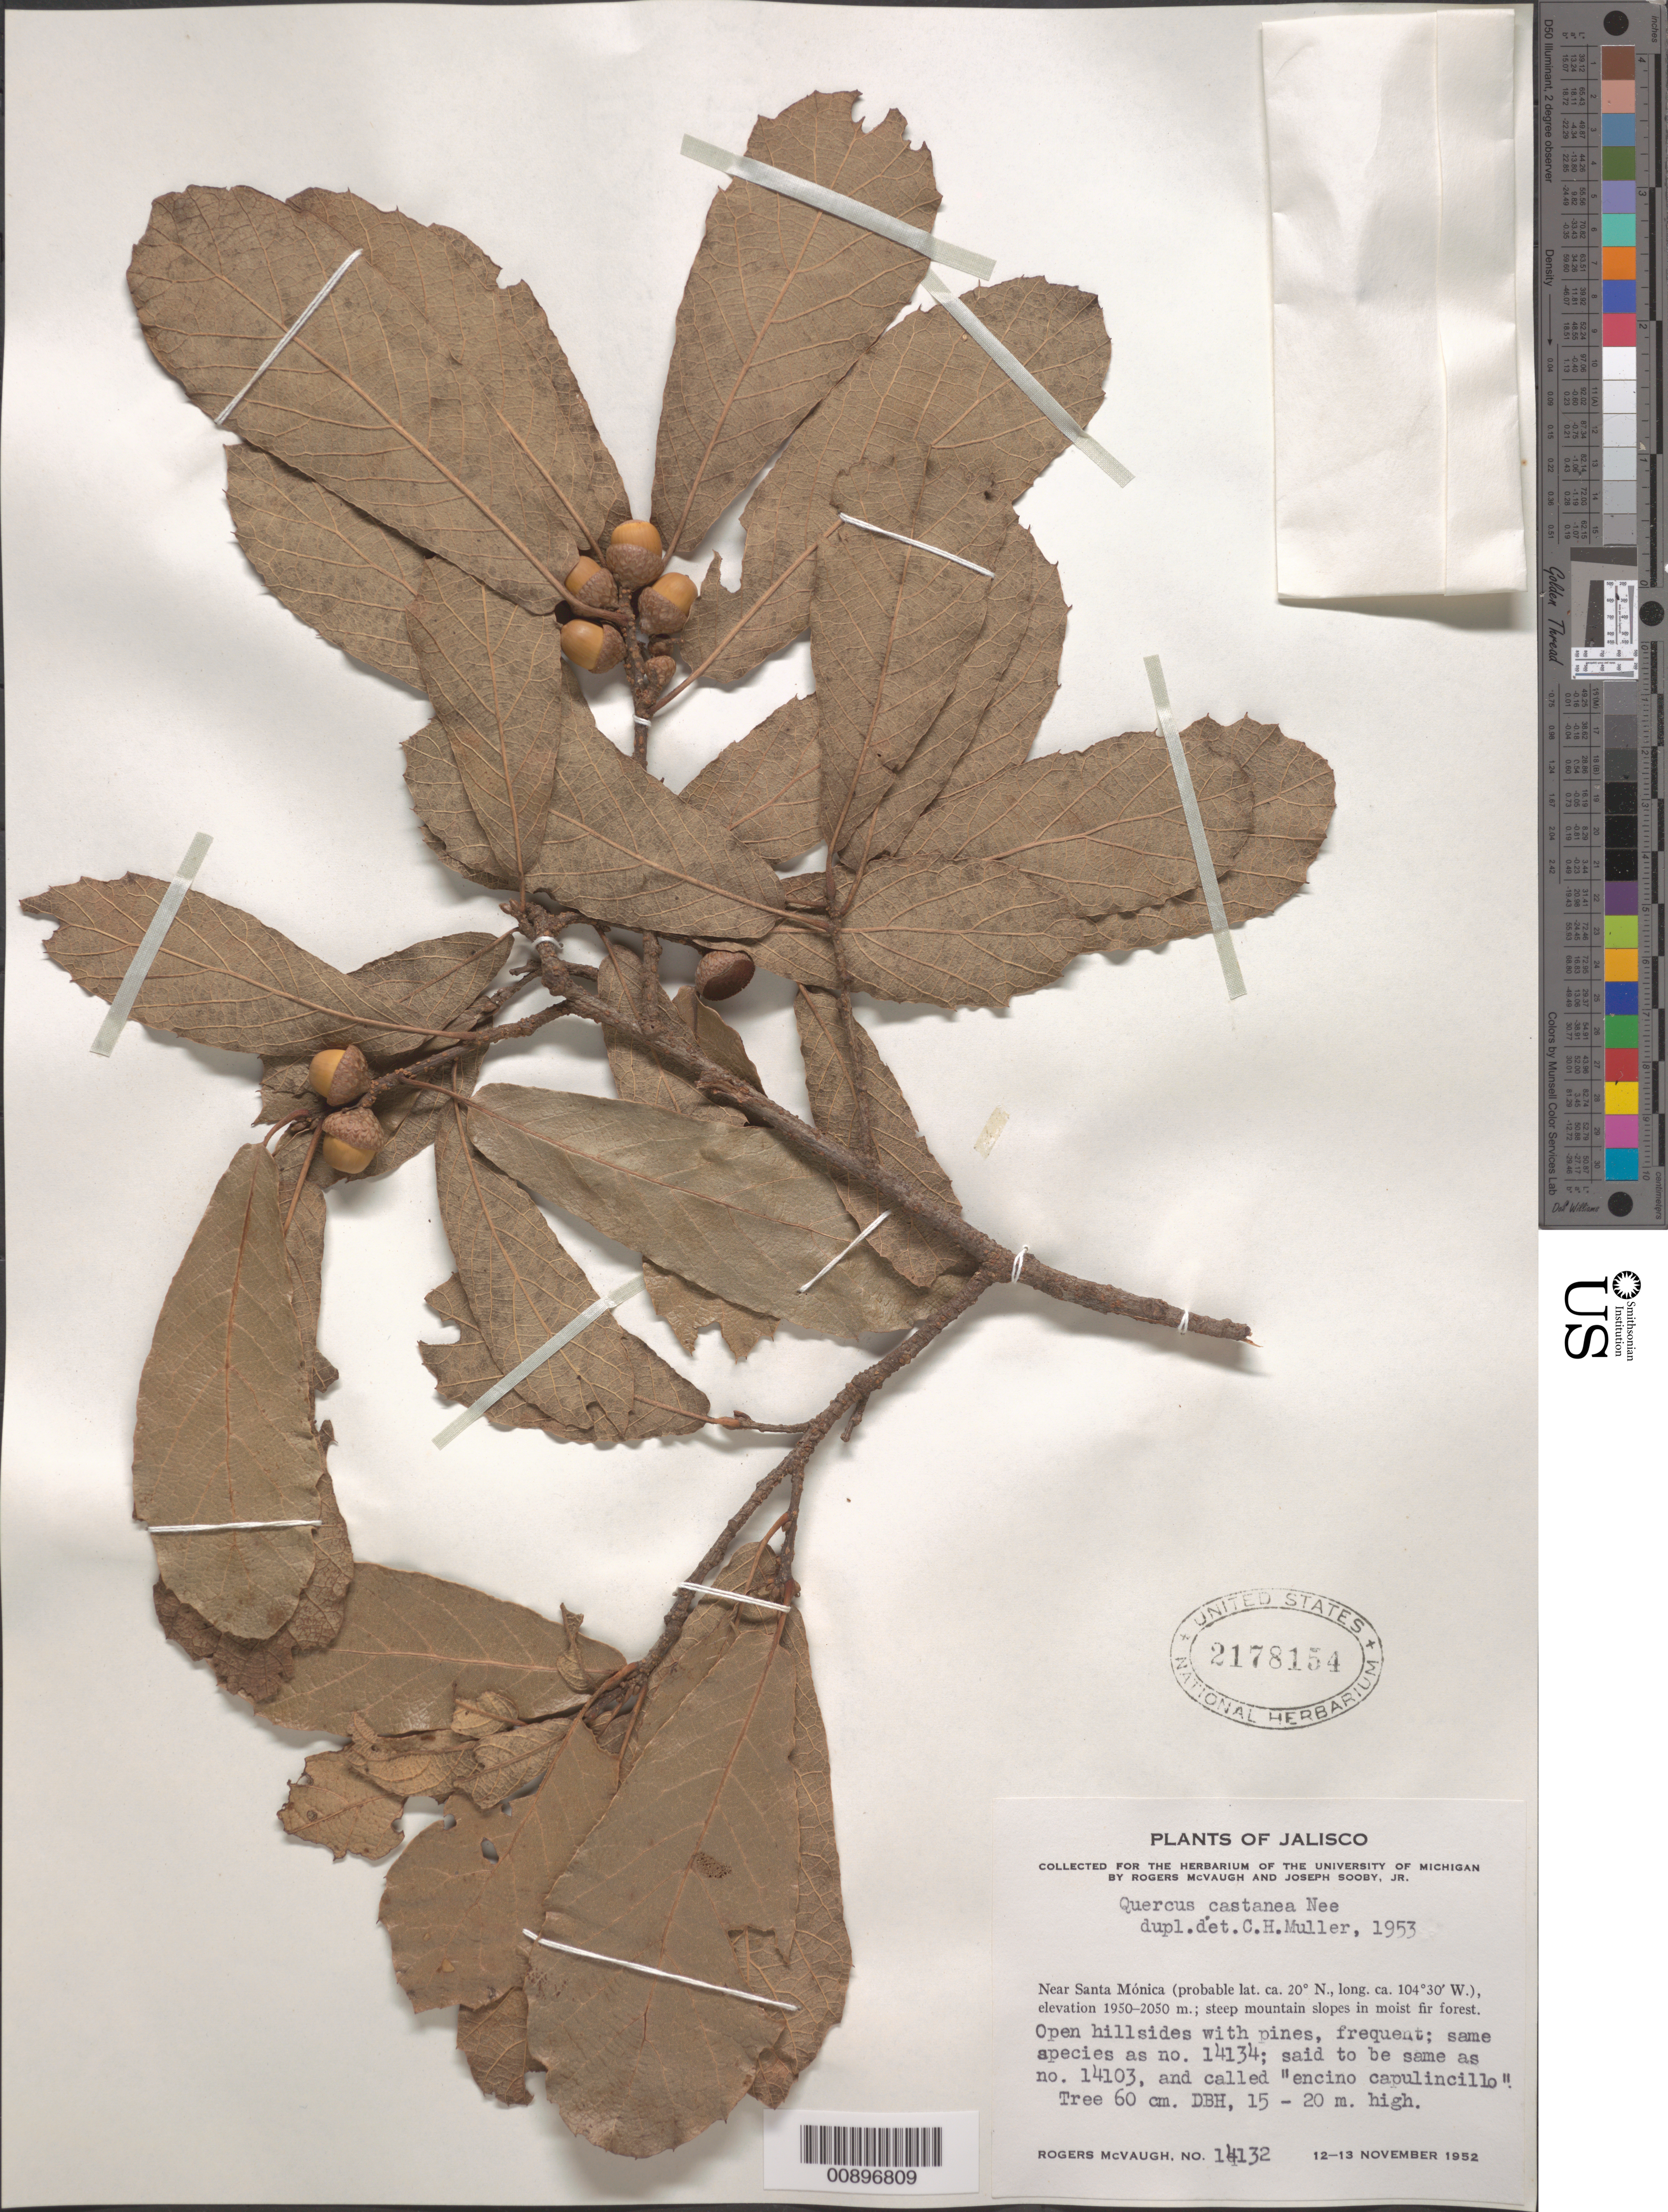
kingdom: Plantae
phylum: Tracheophyta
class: Magnoliopsida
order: Fagales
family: Fagaceae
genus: Quercus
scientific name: Quercus castanea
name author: Née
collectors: R. McVaugh & J. Sooby Jr.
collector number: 14132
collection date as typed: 12 Nov 1952 to 13 Nov 1952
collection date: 1952-11-12/1952-11-13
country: Mexico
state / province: Jalisco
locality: Near Santa Mónica.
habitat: Open hillsides with pines. Steep mountain slopes in moist fir forest.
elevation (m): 2050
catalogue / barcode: US 2178154